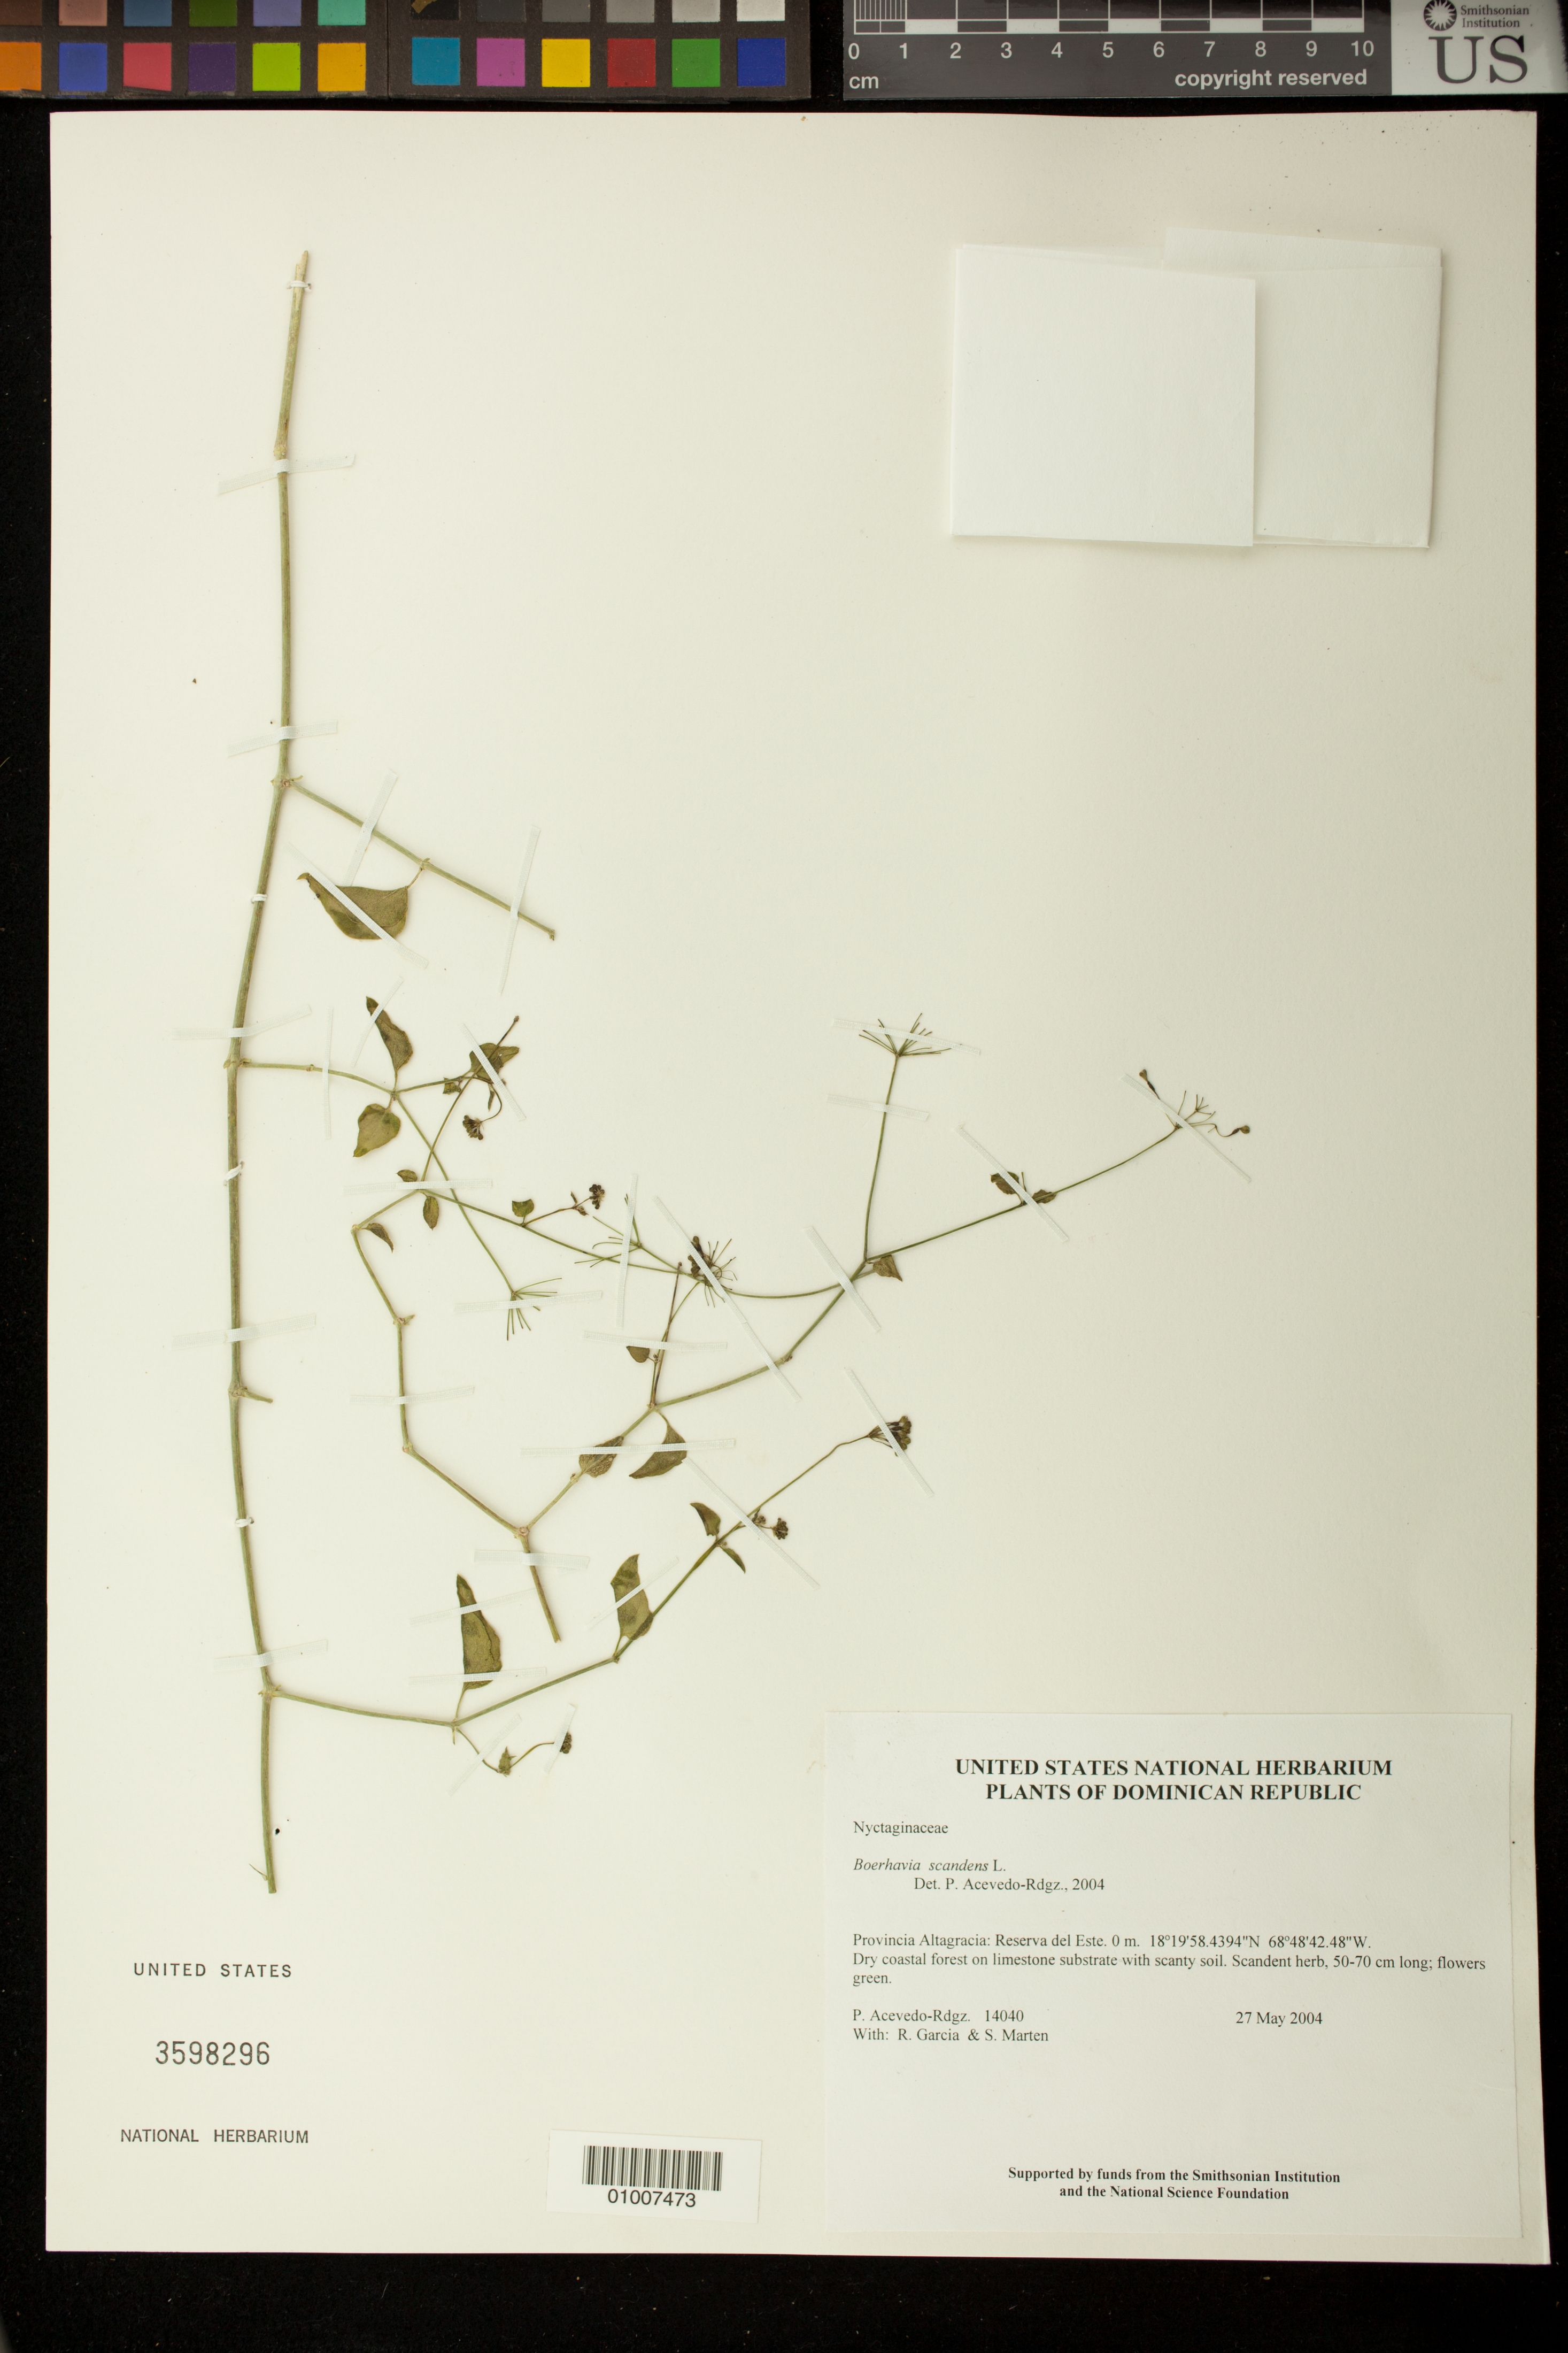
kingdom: Plantae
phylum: Tracheophyta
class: Magnoliopsida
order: Caryophyllales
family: Nyctaginaceae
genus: Boerhavia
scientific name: Boerhavia scandens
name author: L.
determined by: Acevedo-Rodríguez, P., (BOT), Smithsonian Institution - National Museum of Natural History (UNITED STATES)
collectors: P. Acevedo-Rodr., R. G. García & S. Marten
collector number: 14040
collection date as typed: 27 May 2004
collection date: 2004-05-27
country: Dominican Republic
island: Hispaniola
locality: Provincia Altagracia: Reserva del Este.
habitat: Dry coastal forest on limestone substrate with scanty soil.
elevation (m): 0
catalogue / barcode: US 3598296